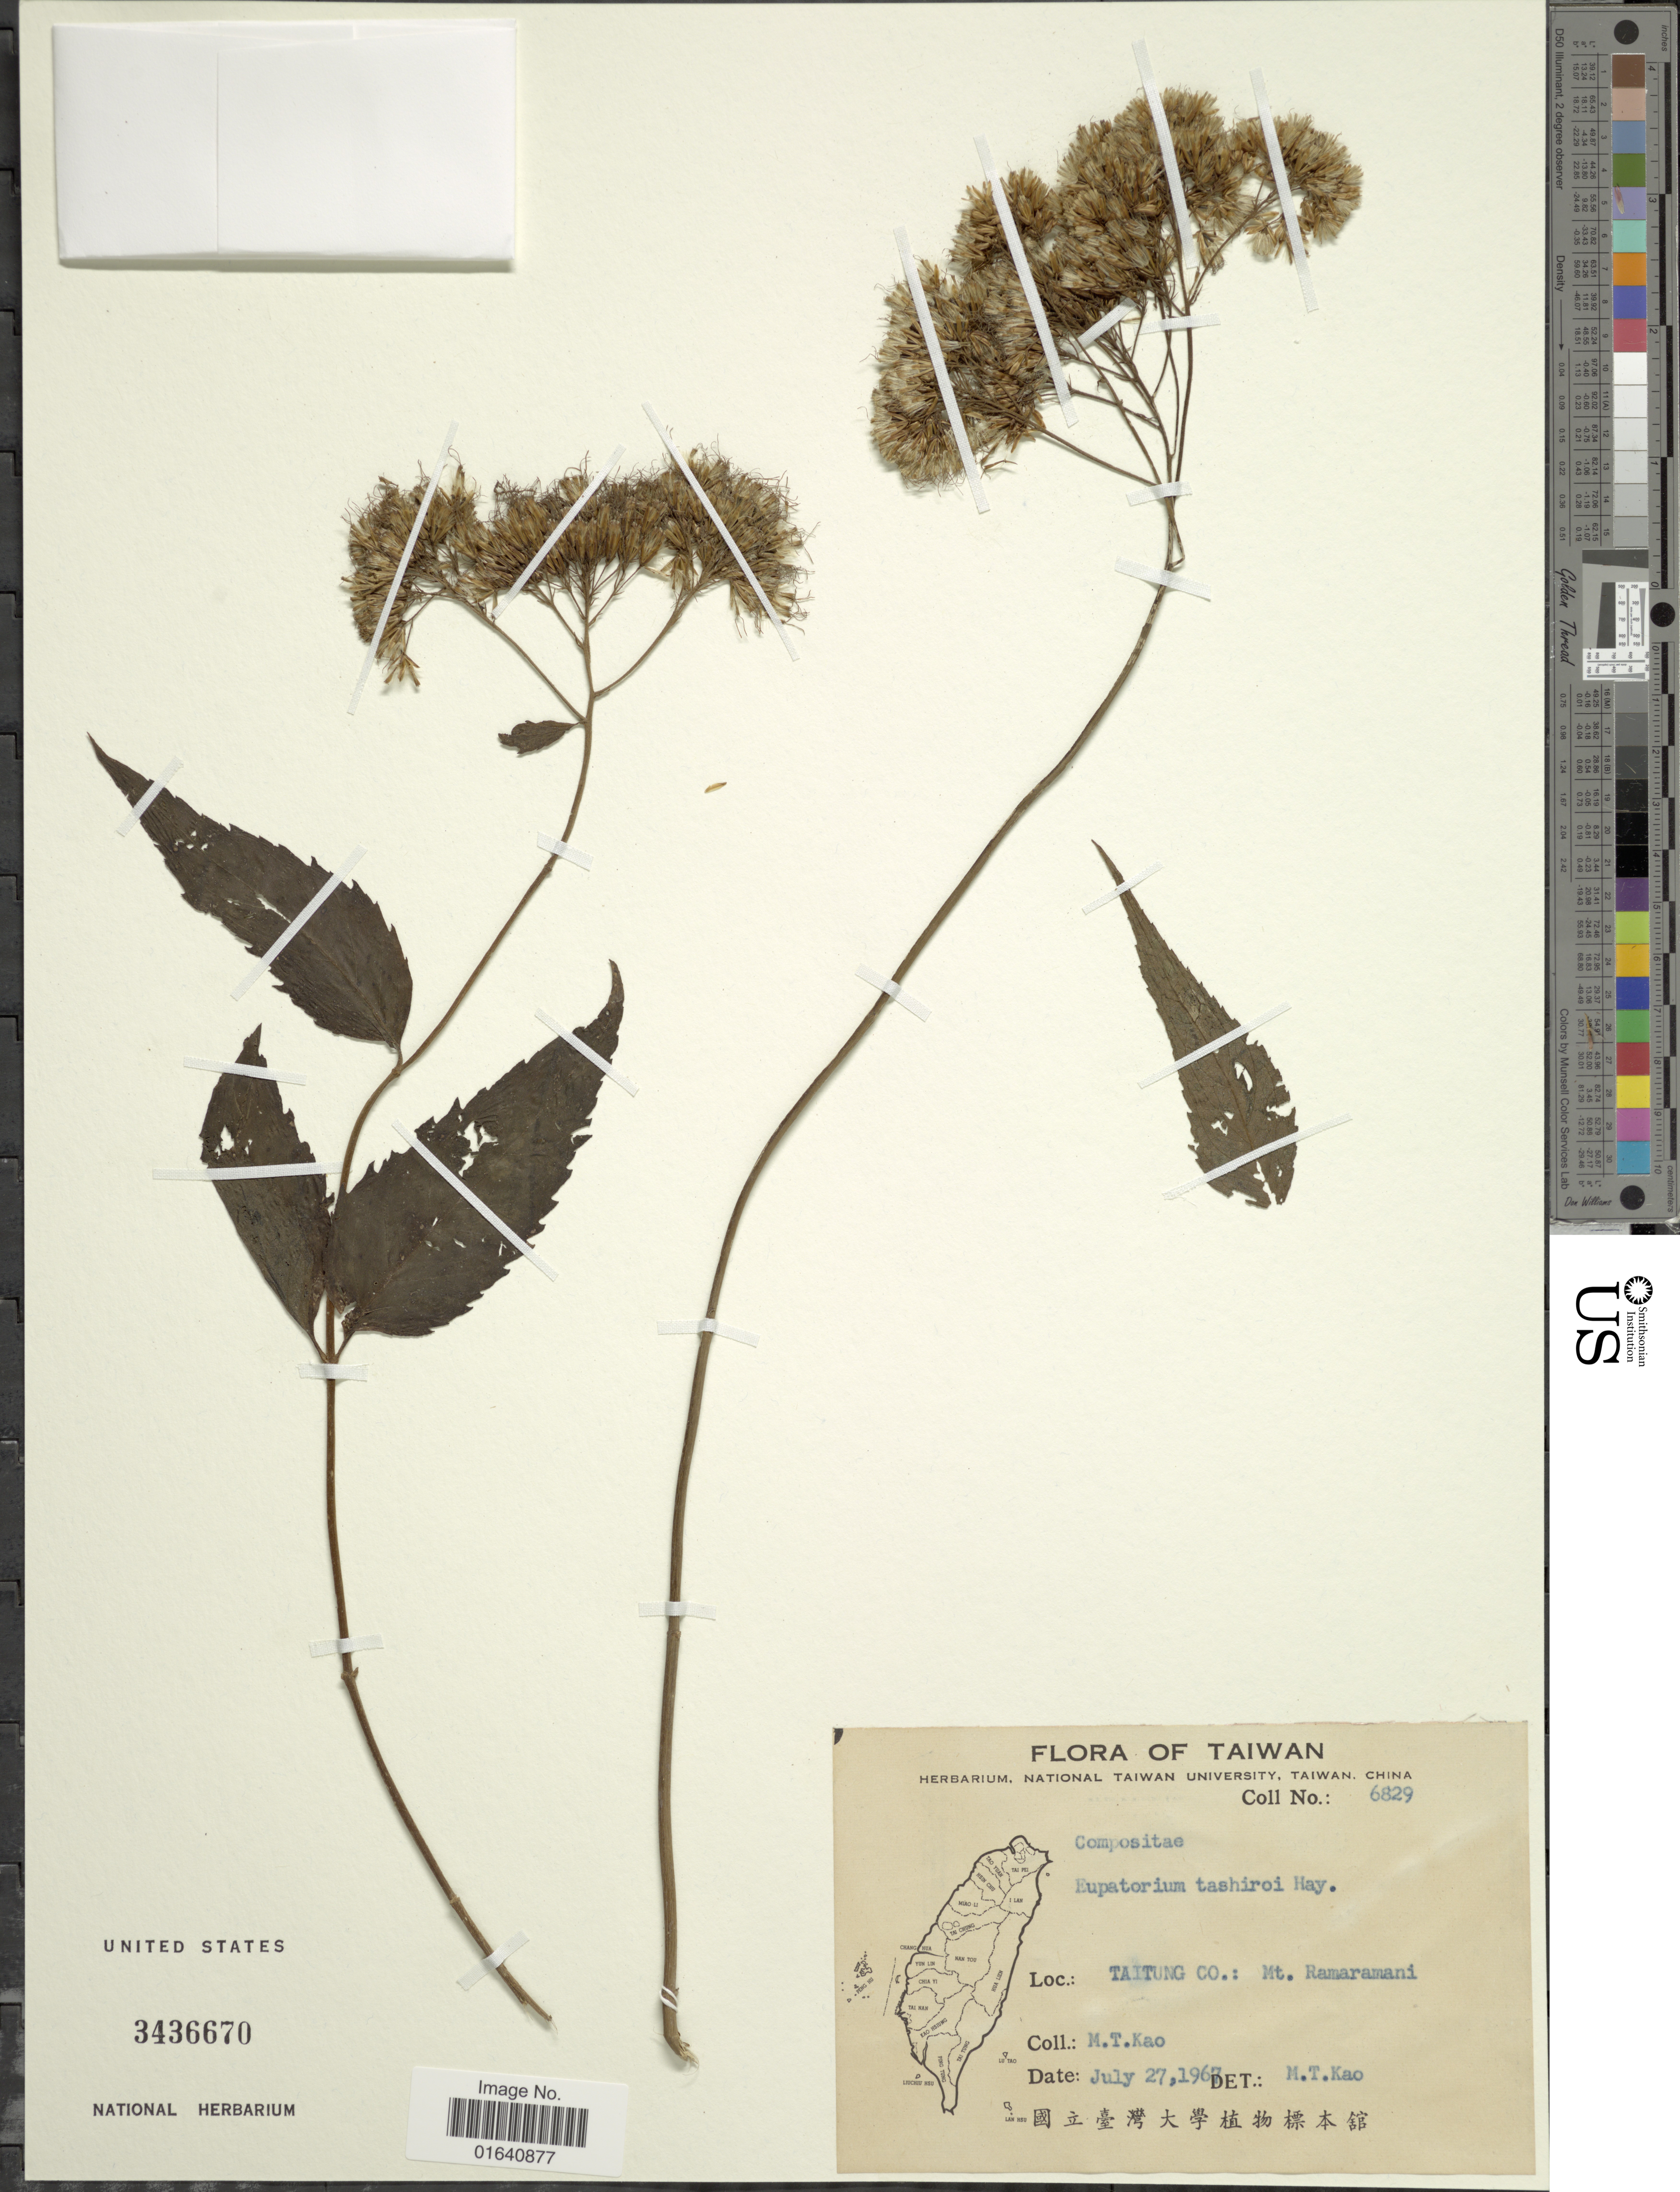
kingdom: Plantae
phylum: Tracheophyta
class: Magnoliopsida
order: Asterales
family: Asteraceae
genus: Eupatorium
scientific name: Eupatorium tashiroi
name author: Hayata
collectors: M. T. Kao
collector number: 6829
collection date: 1967-07-27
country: Taiwan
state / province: Taitung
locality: Taitung Co: Mt Ramaramani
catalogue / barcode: US 3436670